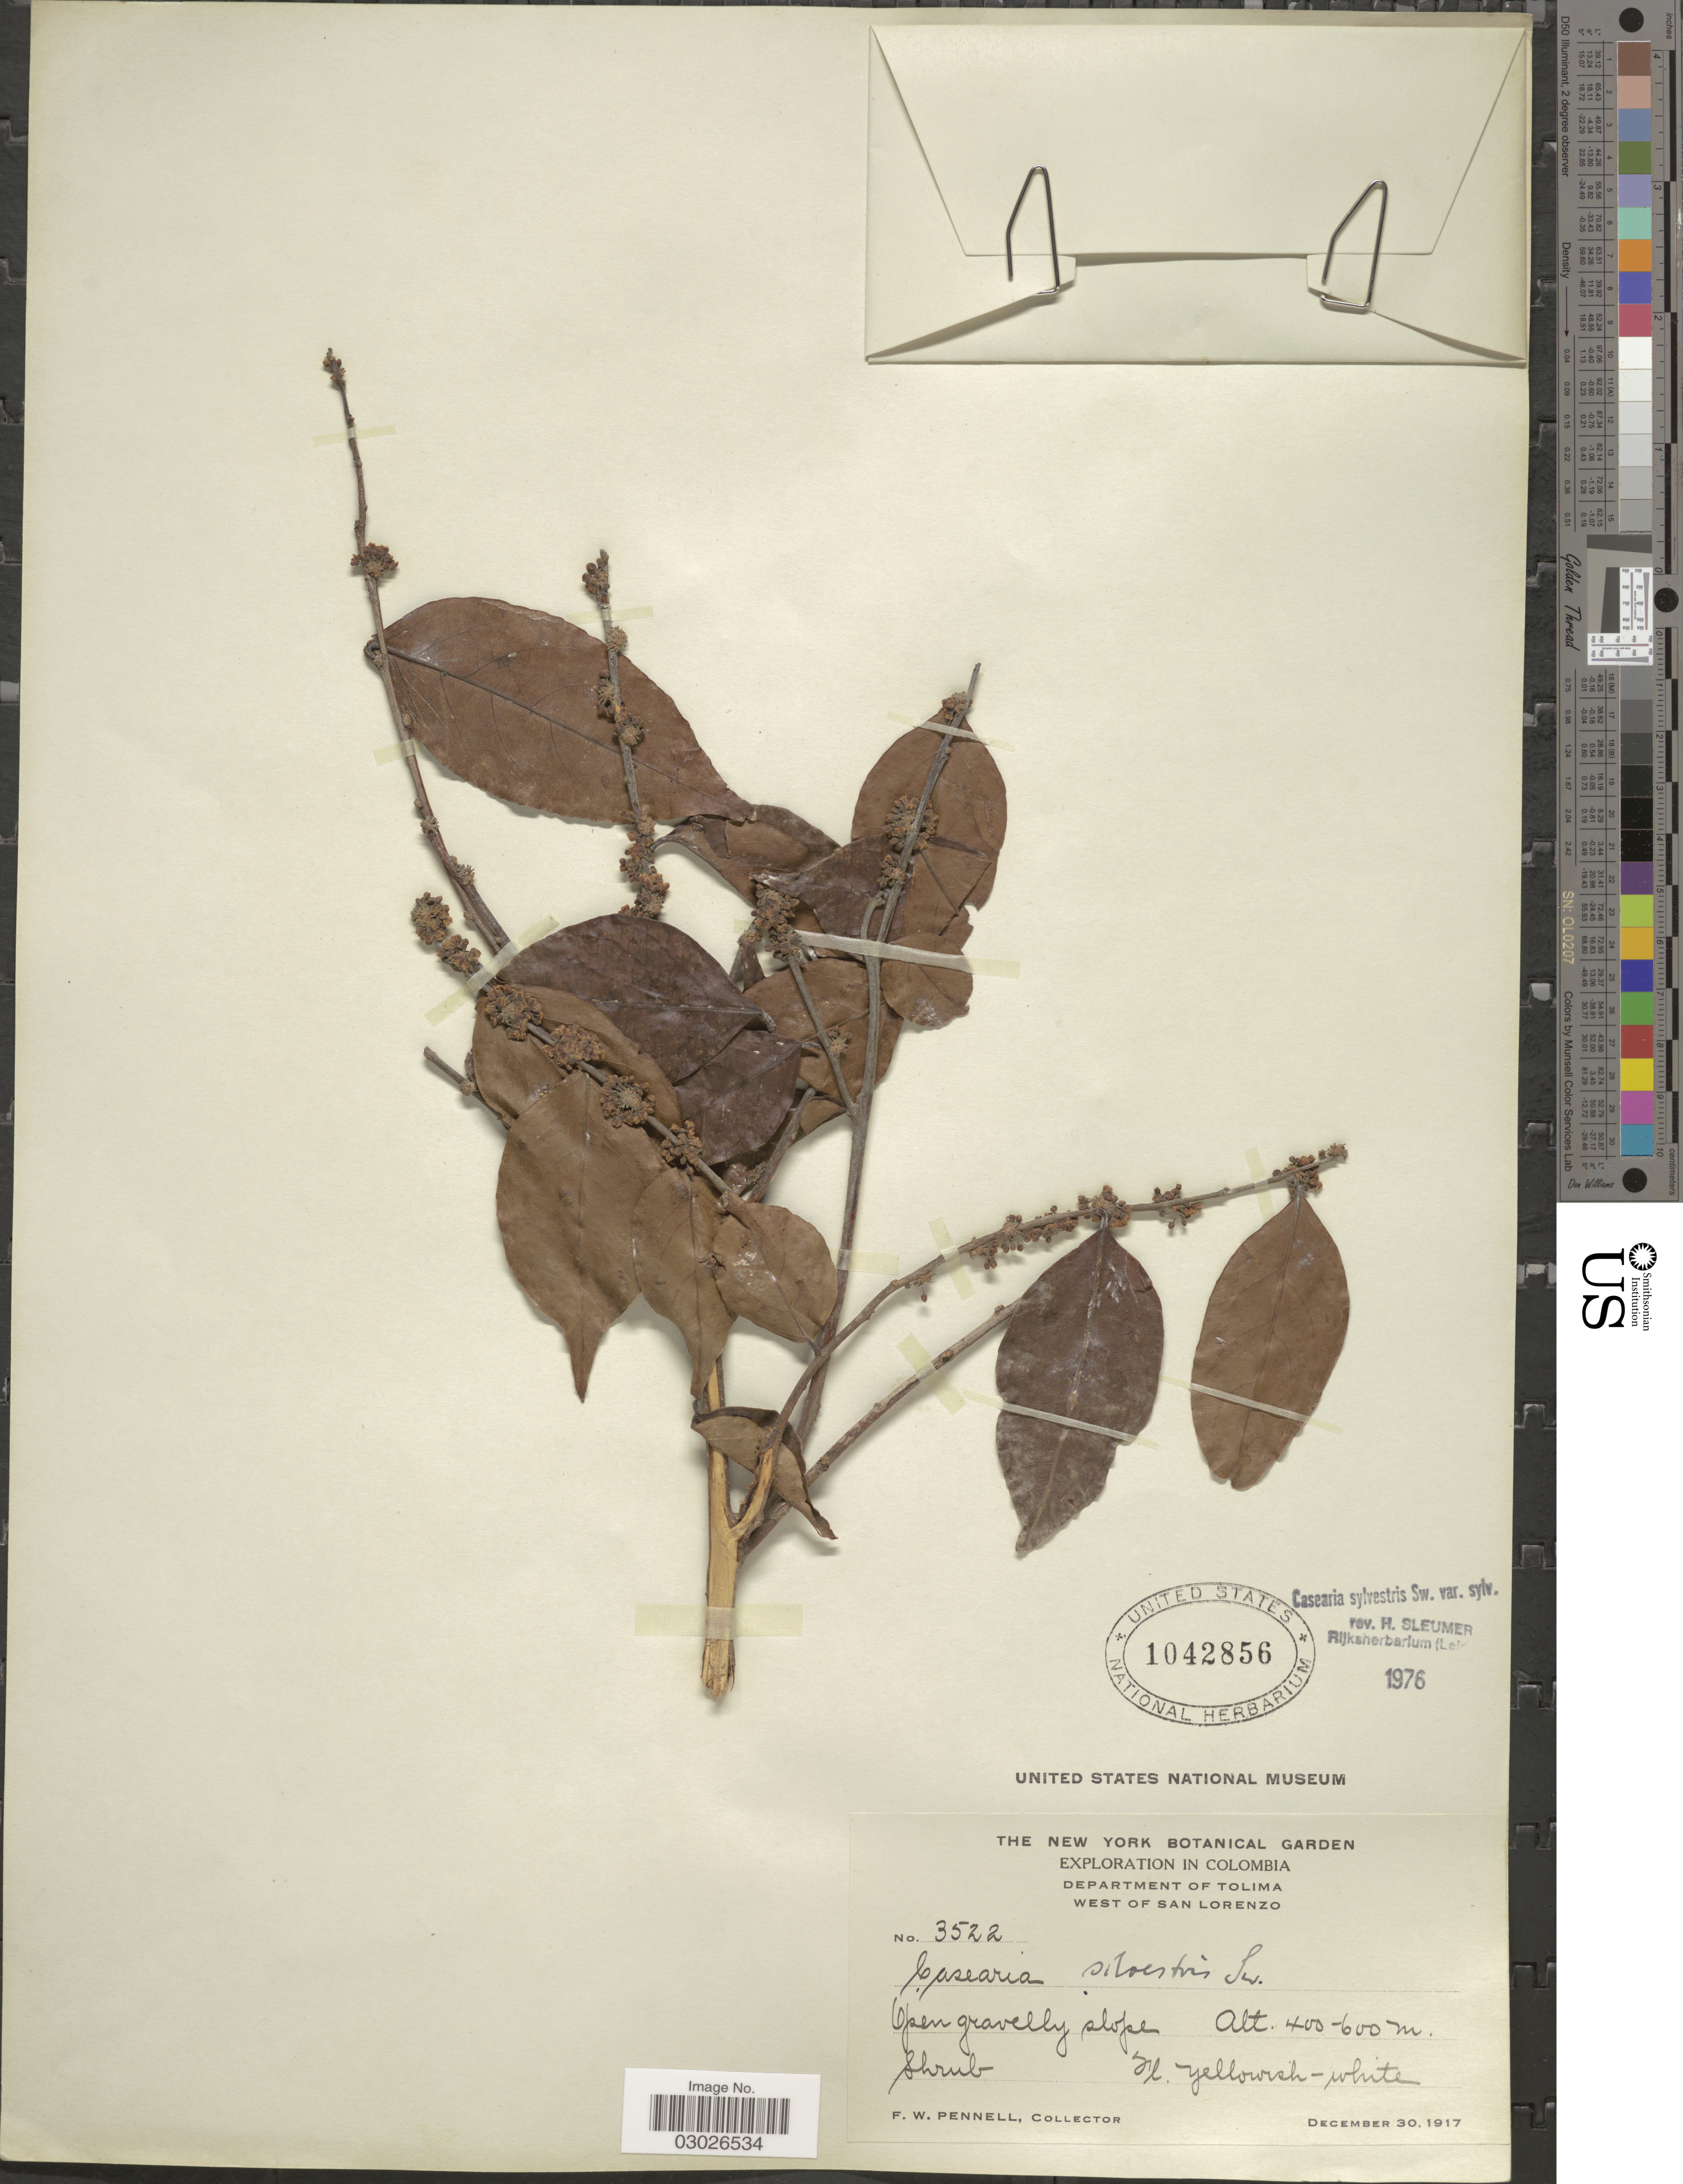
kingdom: Plantae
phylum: Tracheophyta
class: Magnoliopsida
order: Malpighiales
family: Salicaceae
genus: Casearia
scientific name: Casearia sylvestris var. sylvestris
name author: Sw.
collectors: F. W. Pennell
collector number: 3522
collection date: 1917-12-30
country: Colombia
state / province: Tolima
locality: Department of Tolima, West of San Lorenzo.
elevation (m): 400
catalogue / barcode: US 1042856